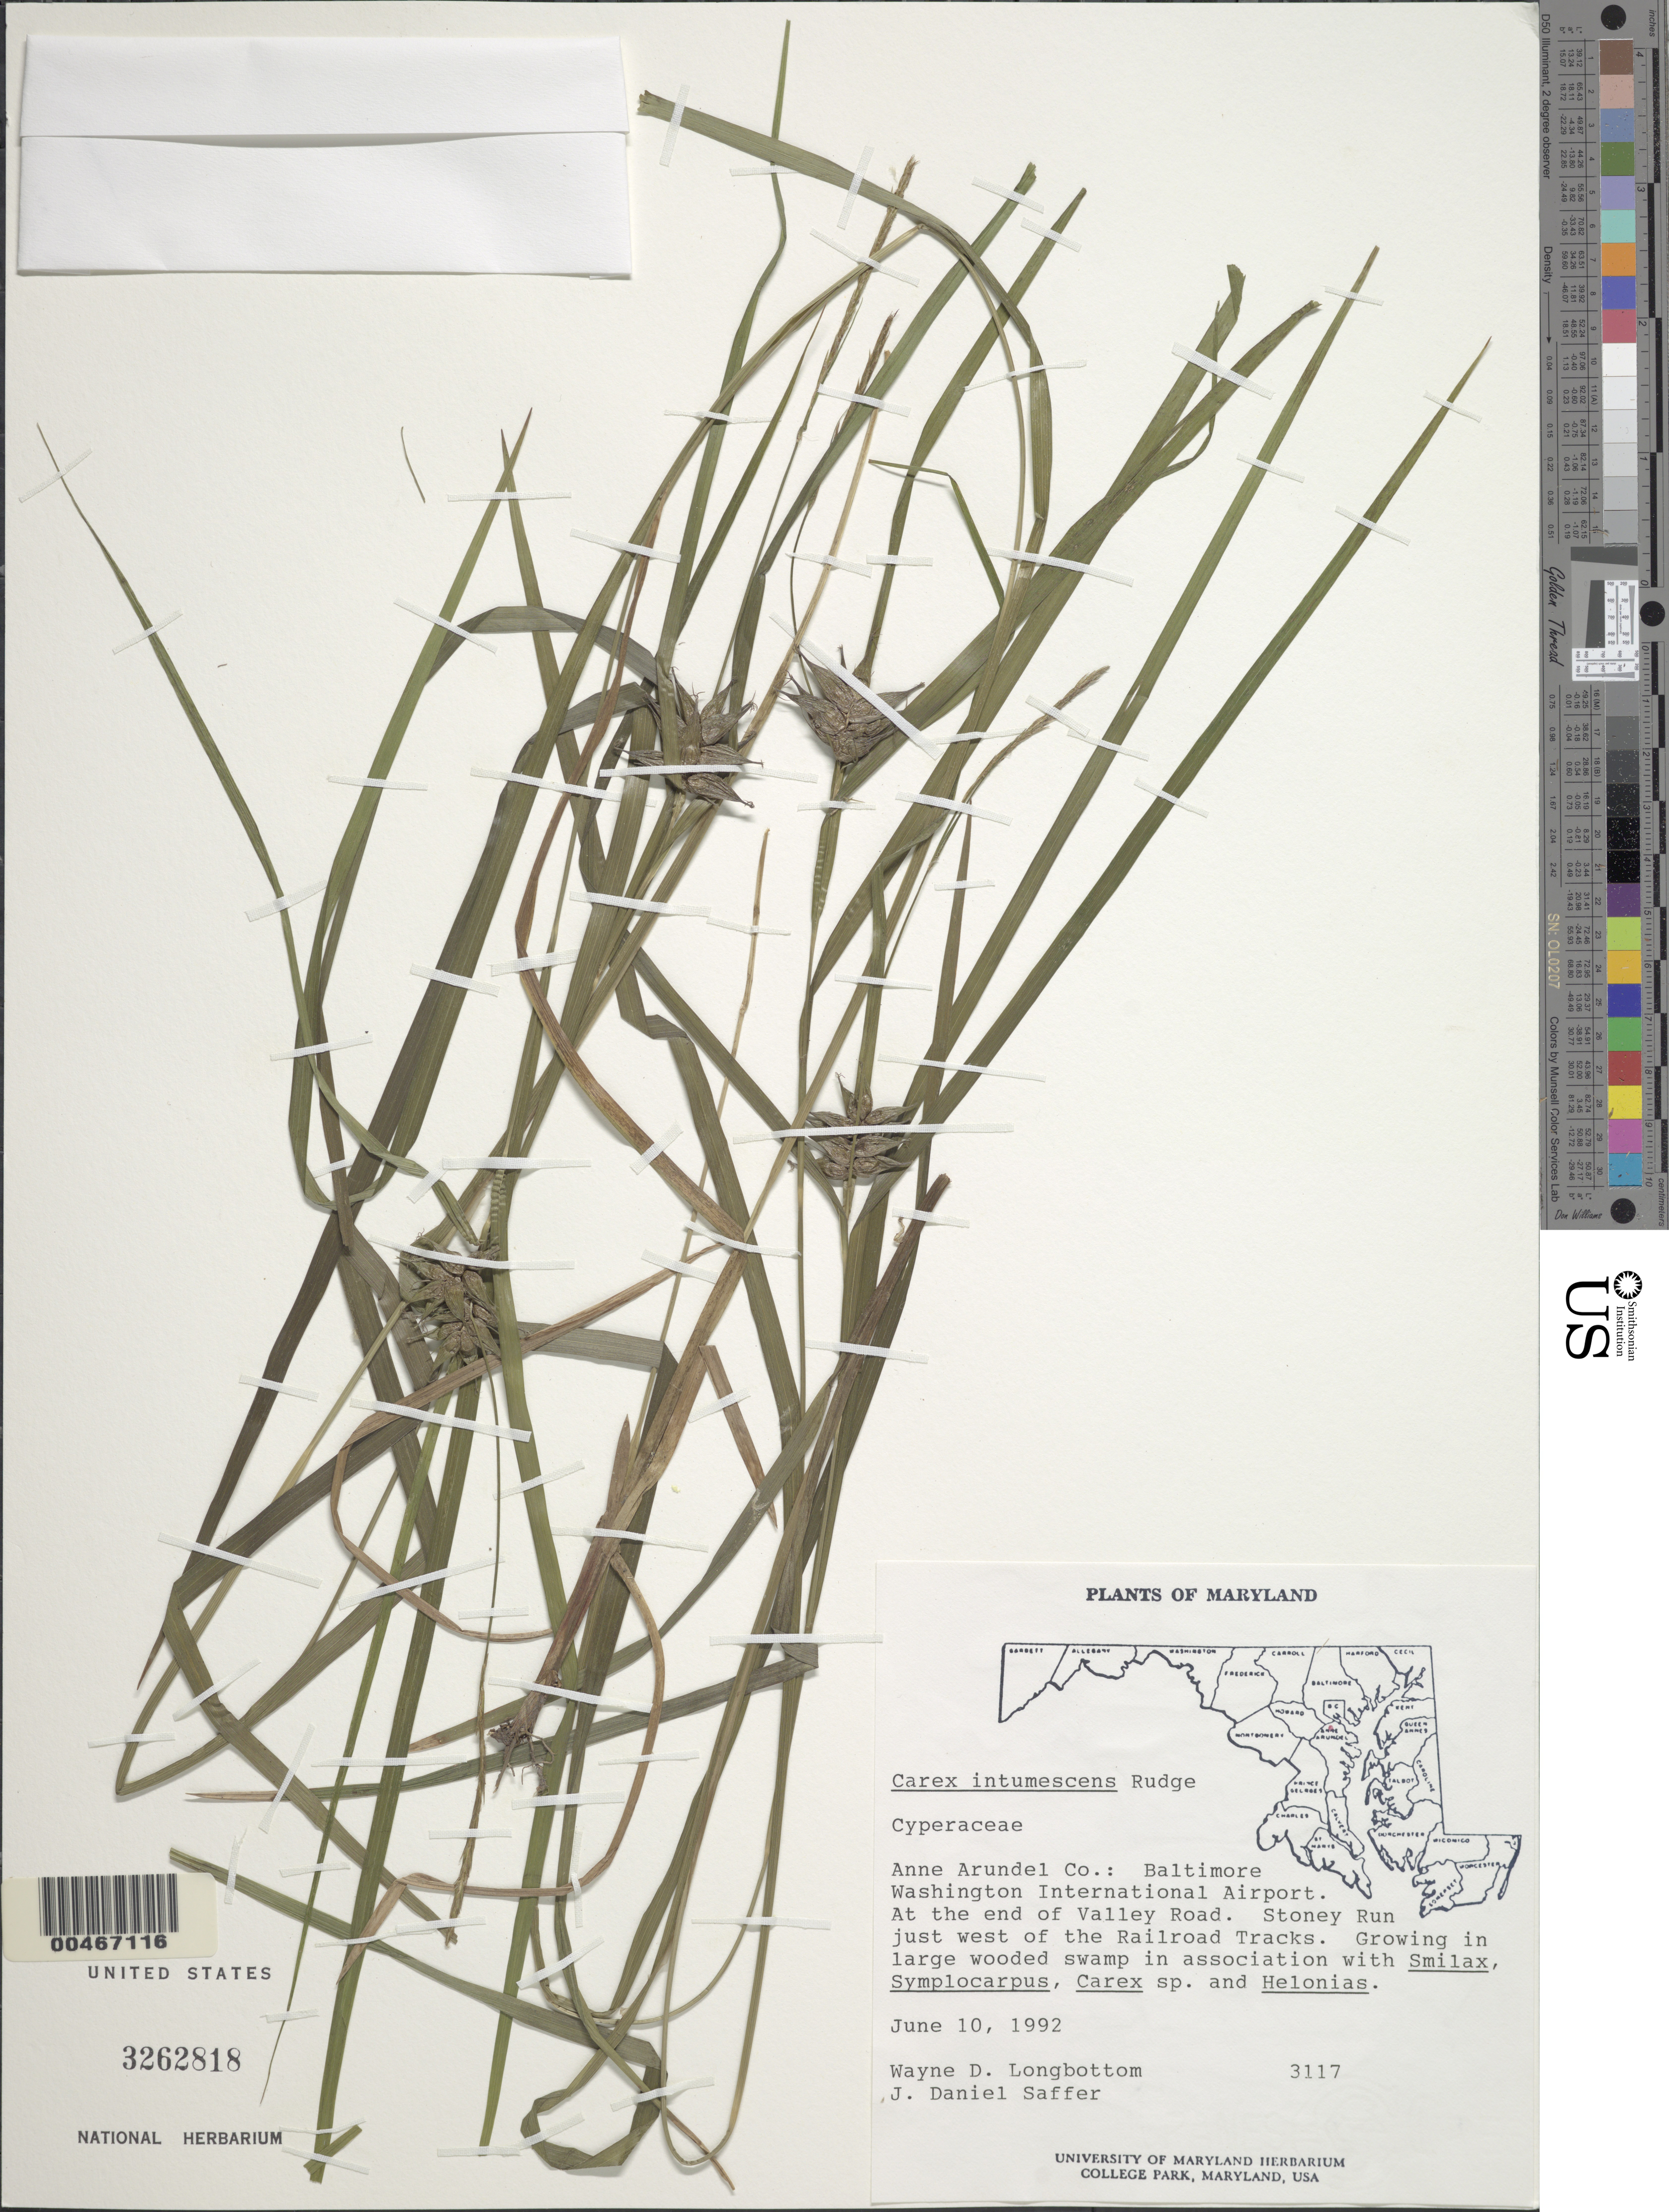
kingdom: Plantae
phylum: Tracheophyta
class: Liliopsida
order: Poales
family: Cyperaceae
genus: Carex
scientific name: Carex intumescens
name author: Rudge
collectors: W. D. Longbottom & J. Saffer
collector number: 3117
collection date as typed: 10 Jun 1992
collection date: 1992-06-10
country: United States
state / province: Maryland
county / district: Anne Arundel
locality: Baltimore Washington International Airport, Stoney Run W of Railroad Tracks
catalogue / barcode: US 3262818